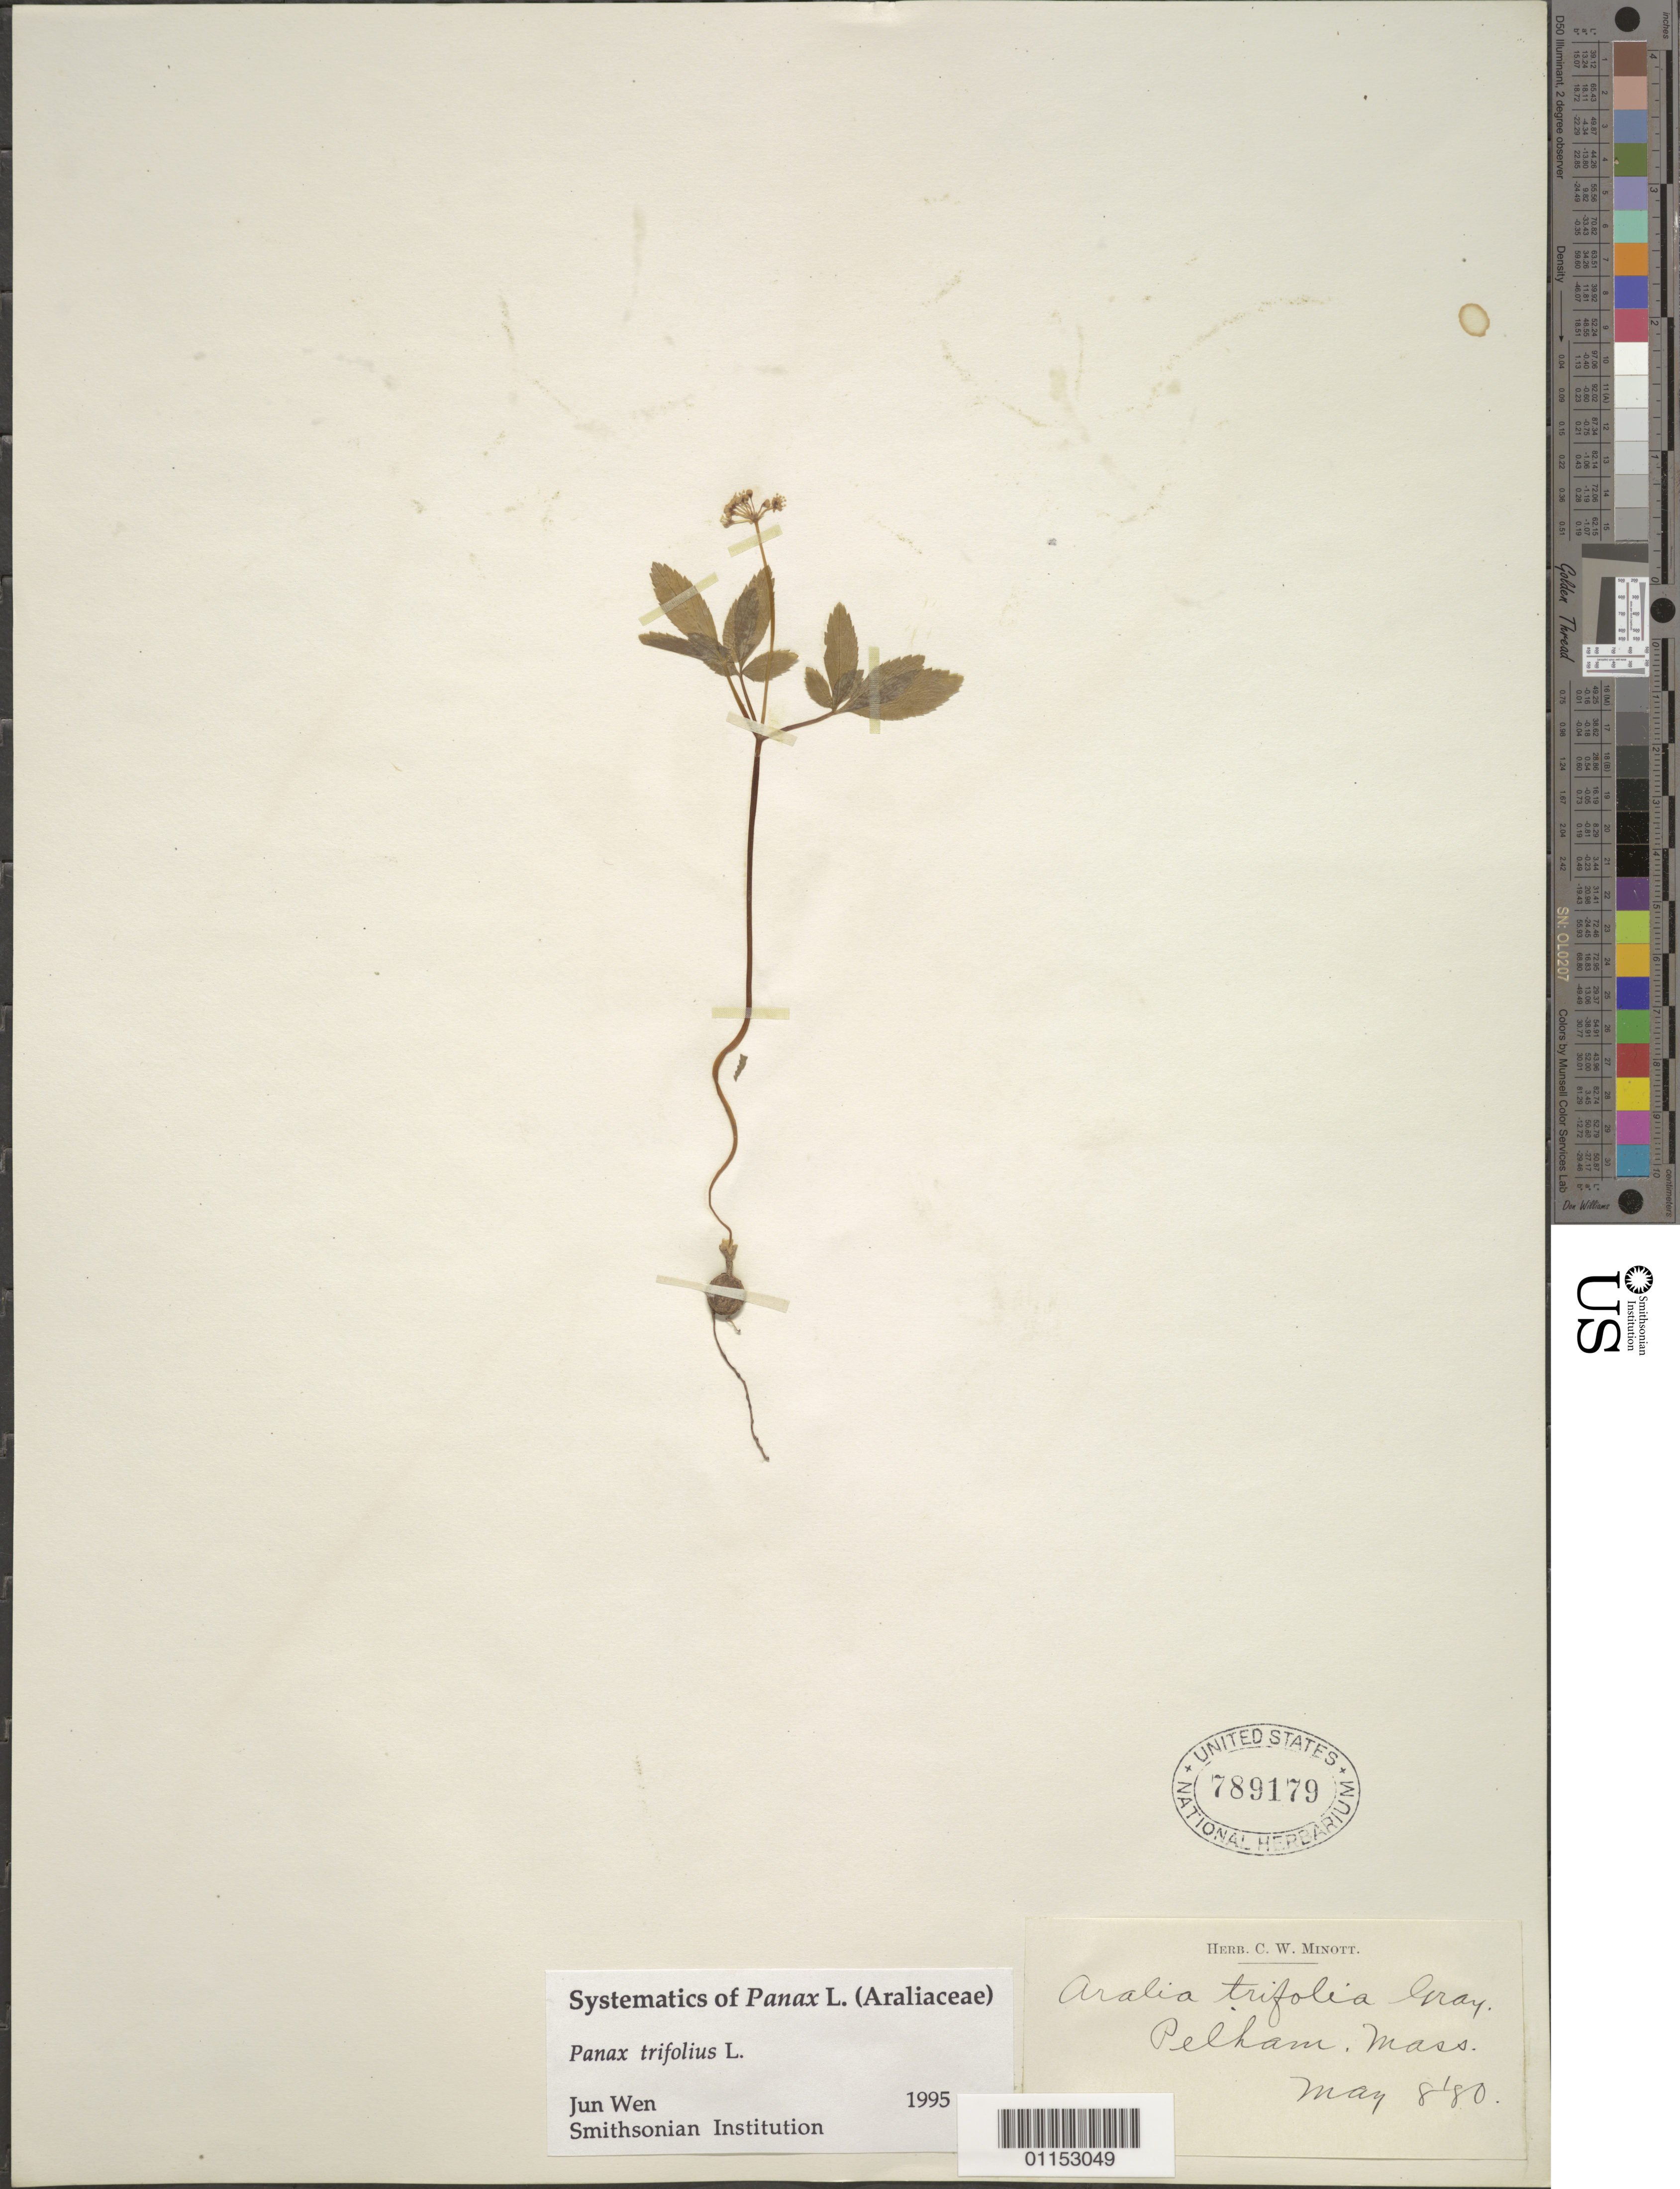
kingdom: Plantae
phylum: Tracheophyta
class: Magnoliopsida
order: Apiales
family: Araliaceae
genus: Panax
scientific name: Panax trifolius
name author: L.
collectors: C. Minott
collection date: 1880-05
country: United States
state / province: Massachusetts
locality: Pelham.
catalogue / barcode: US 789179